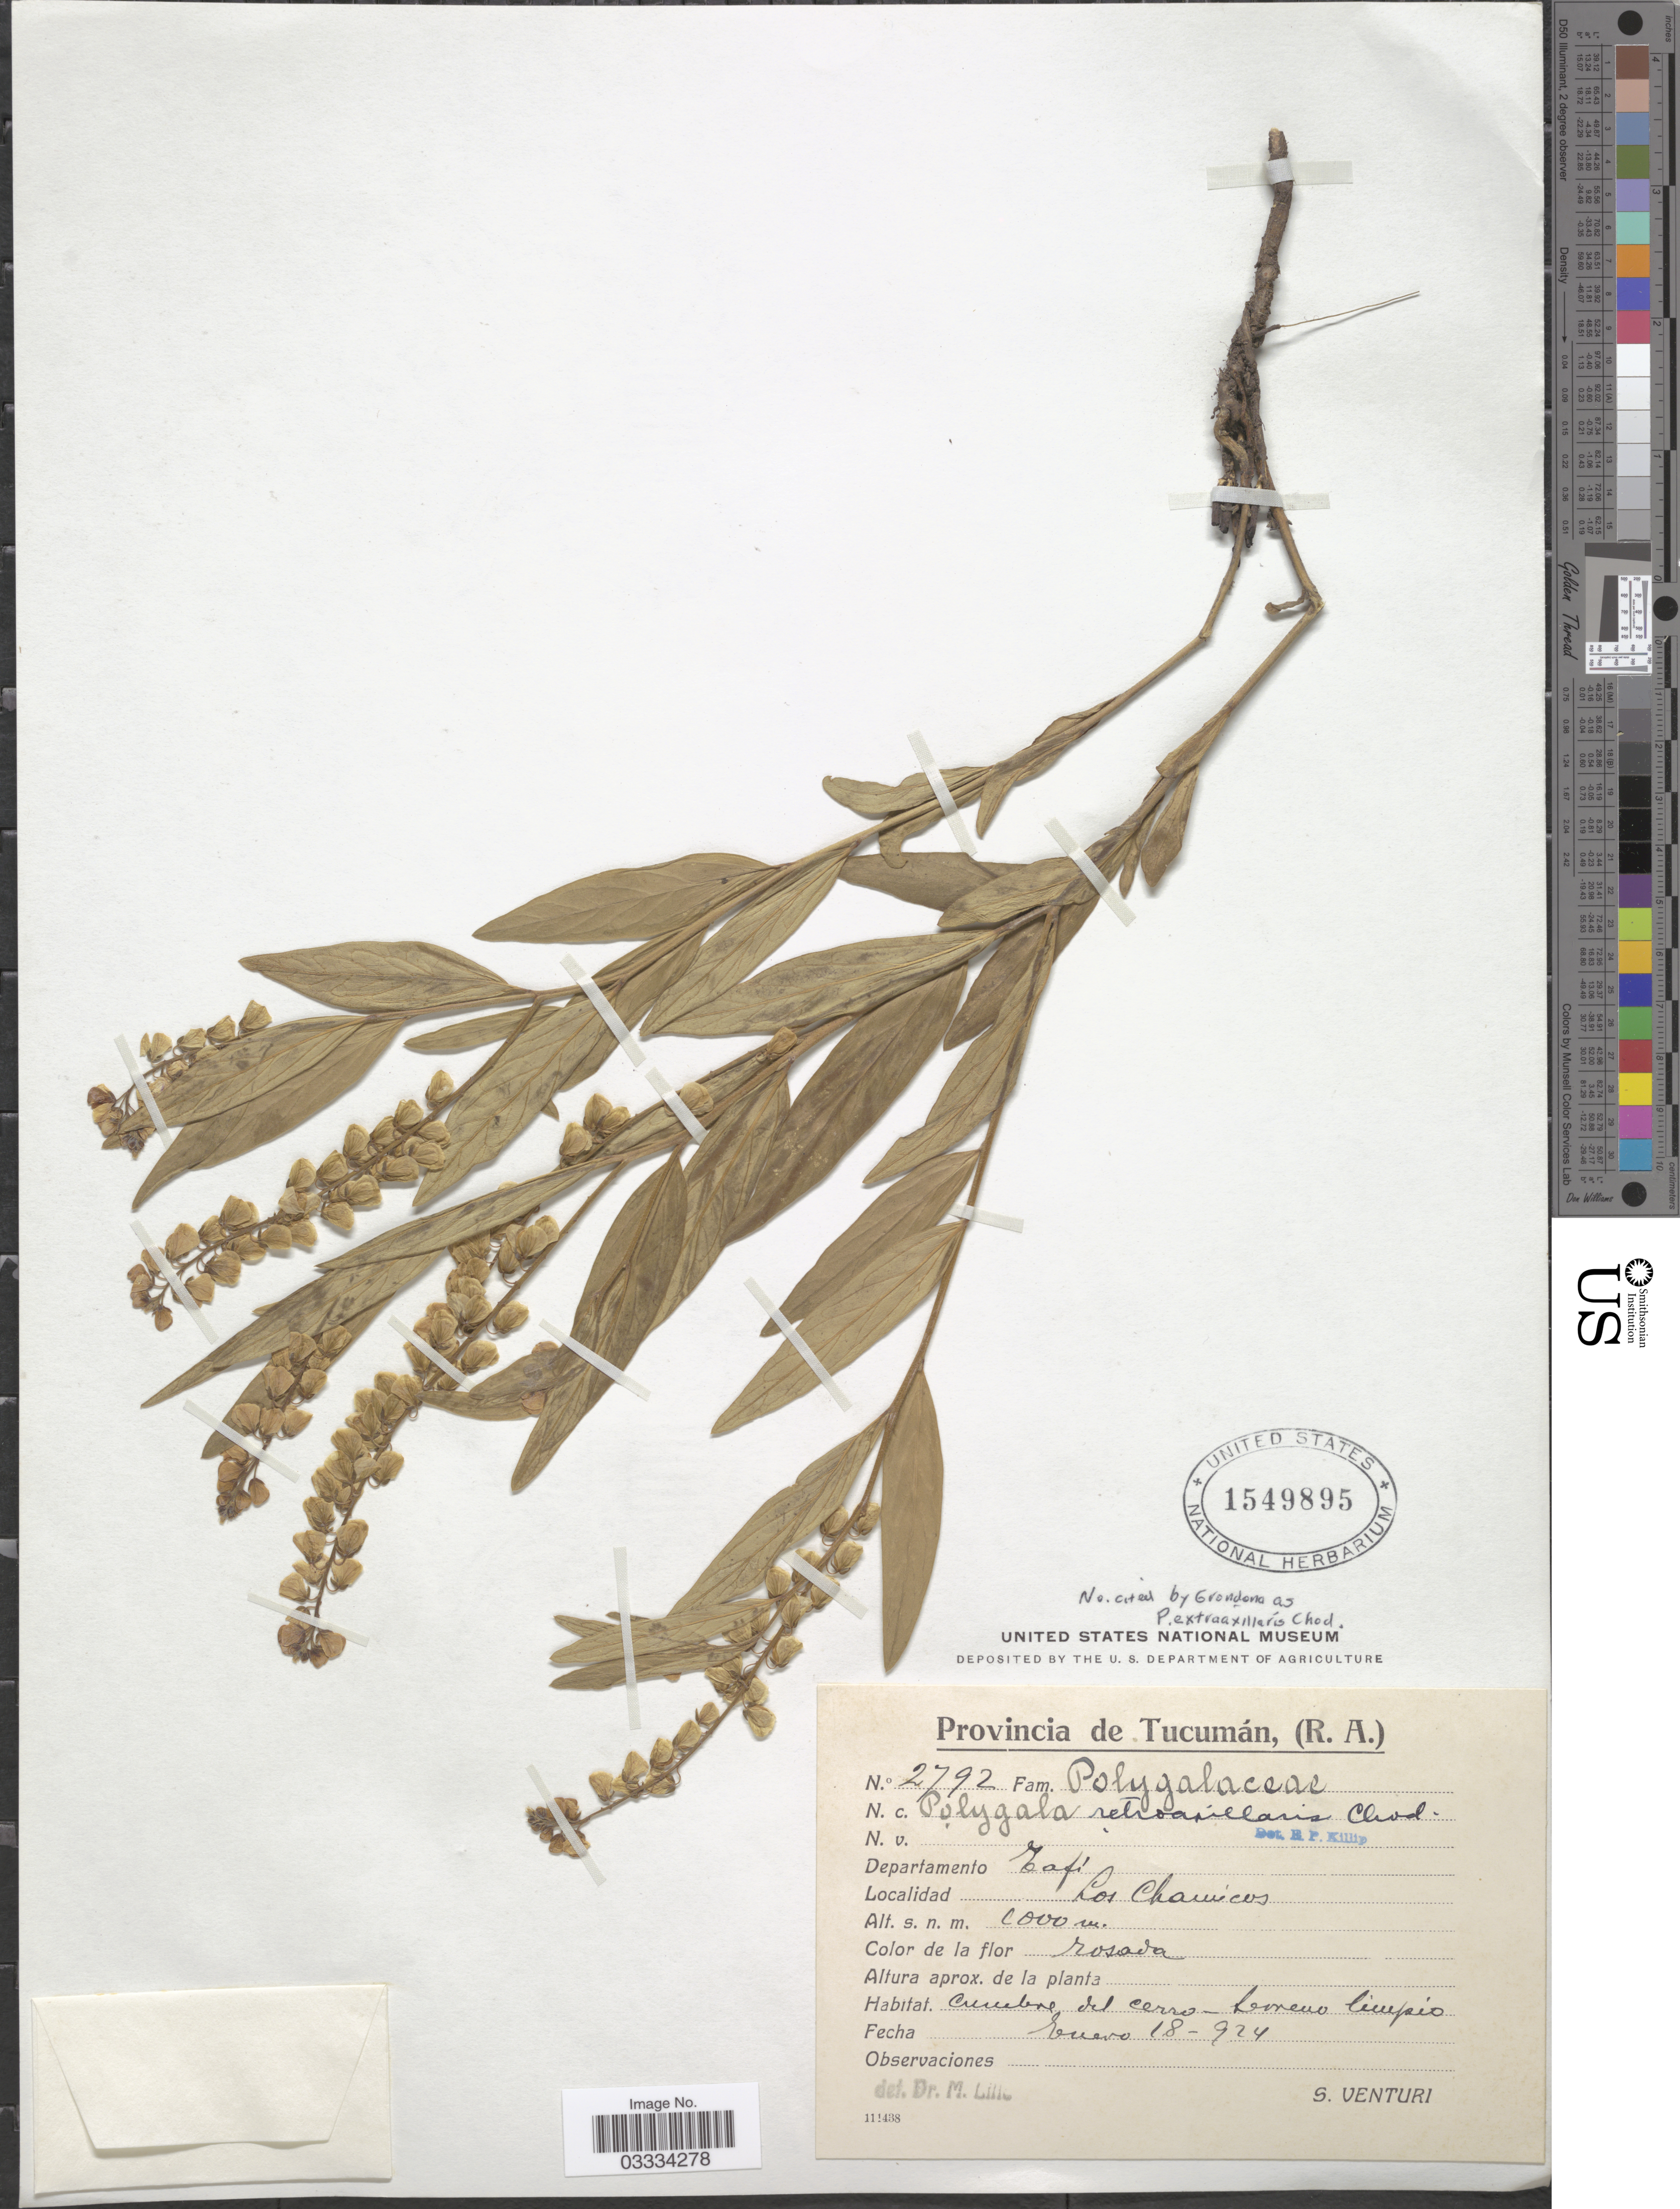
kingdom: Plantae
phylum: Tracheophyta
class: Magnoliopsida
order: Fabales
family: Polygalaceae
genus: Asemeia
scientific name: Asemeia extraaxillaris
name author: (Chodat) J.F.B. Pastore & J.R. Abbott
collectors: S. Venturi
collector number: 2792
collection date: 1924-01-18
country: Argentina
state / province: Tucuman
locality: Departamento Tafí. Los Chamicos.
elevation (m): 1000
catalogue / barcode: US 1549895